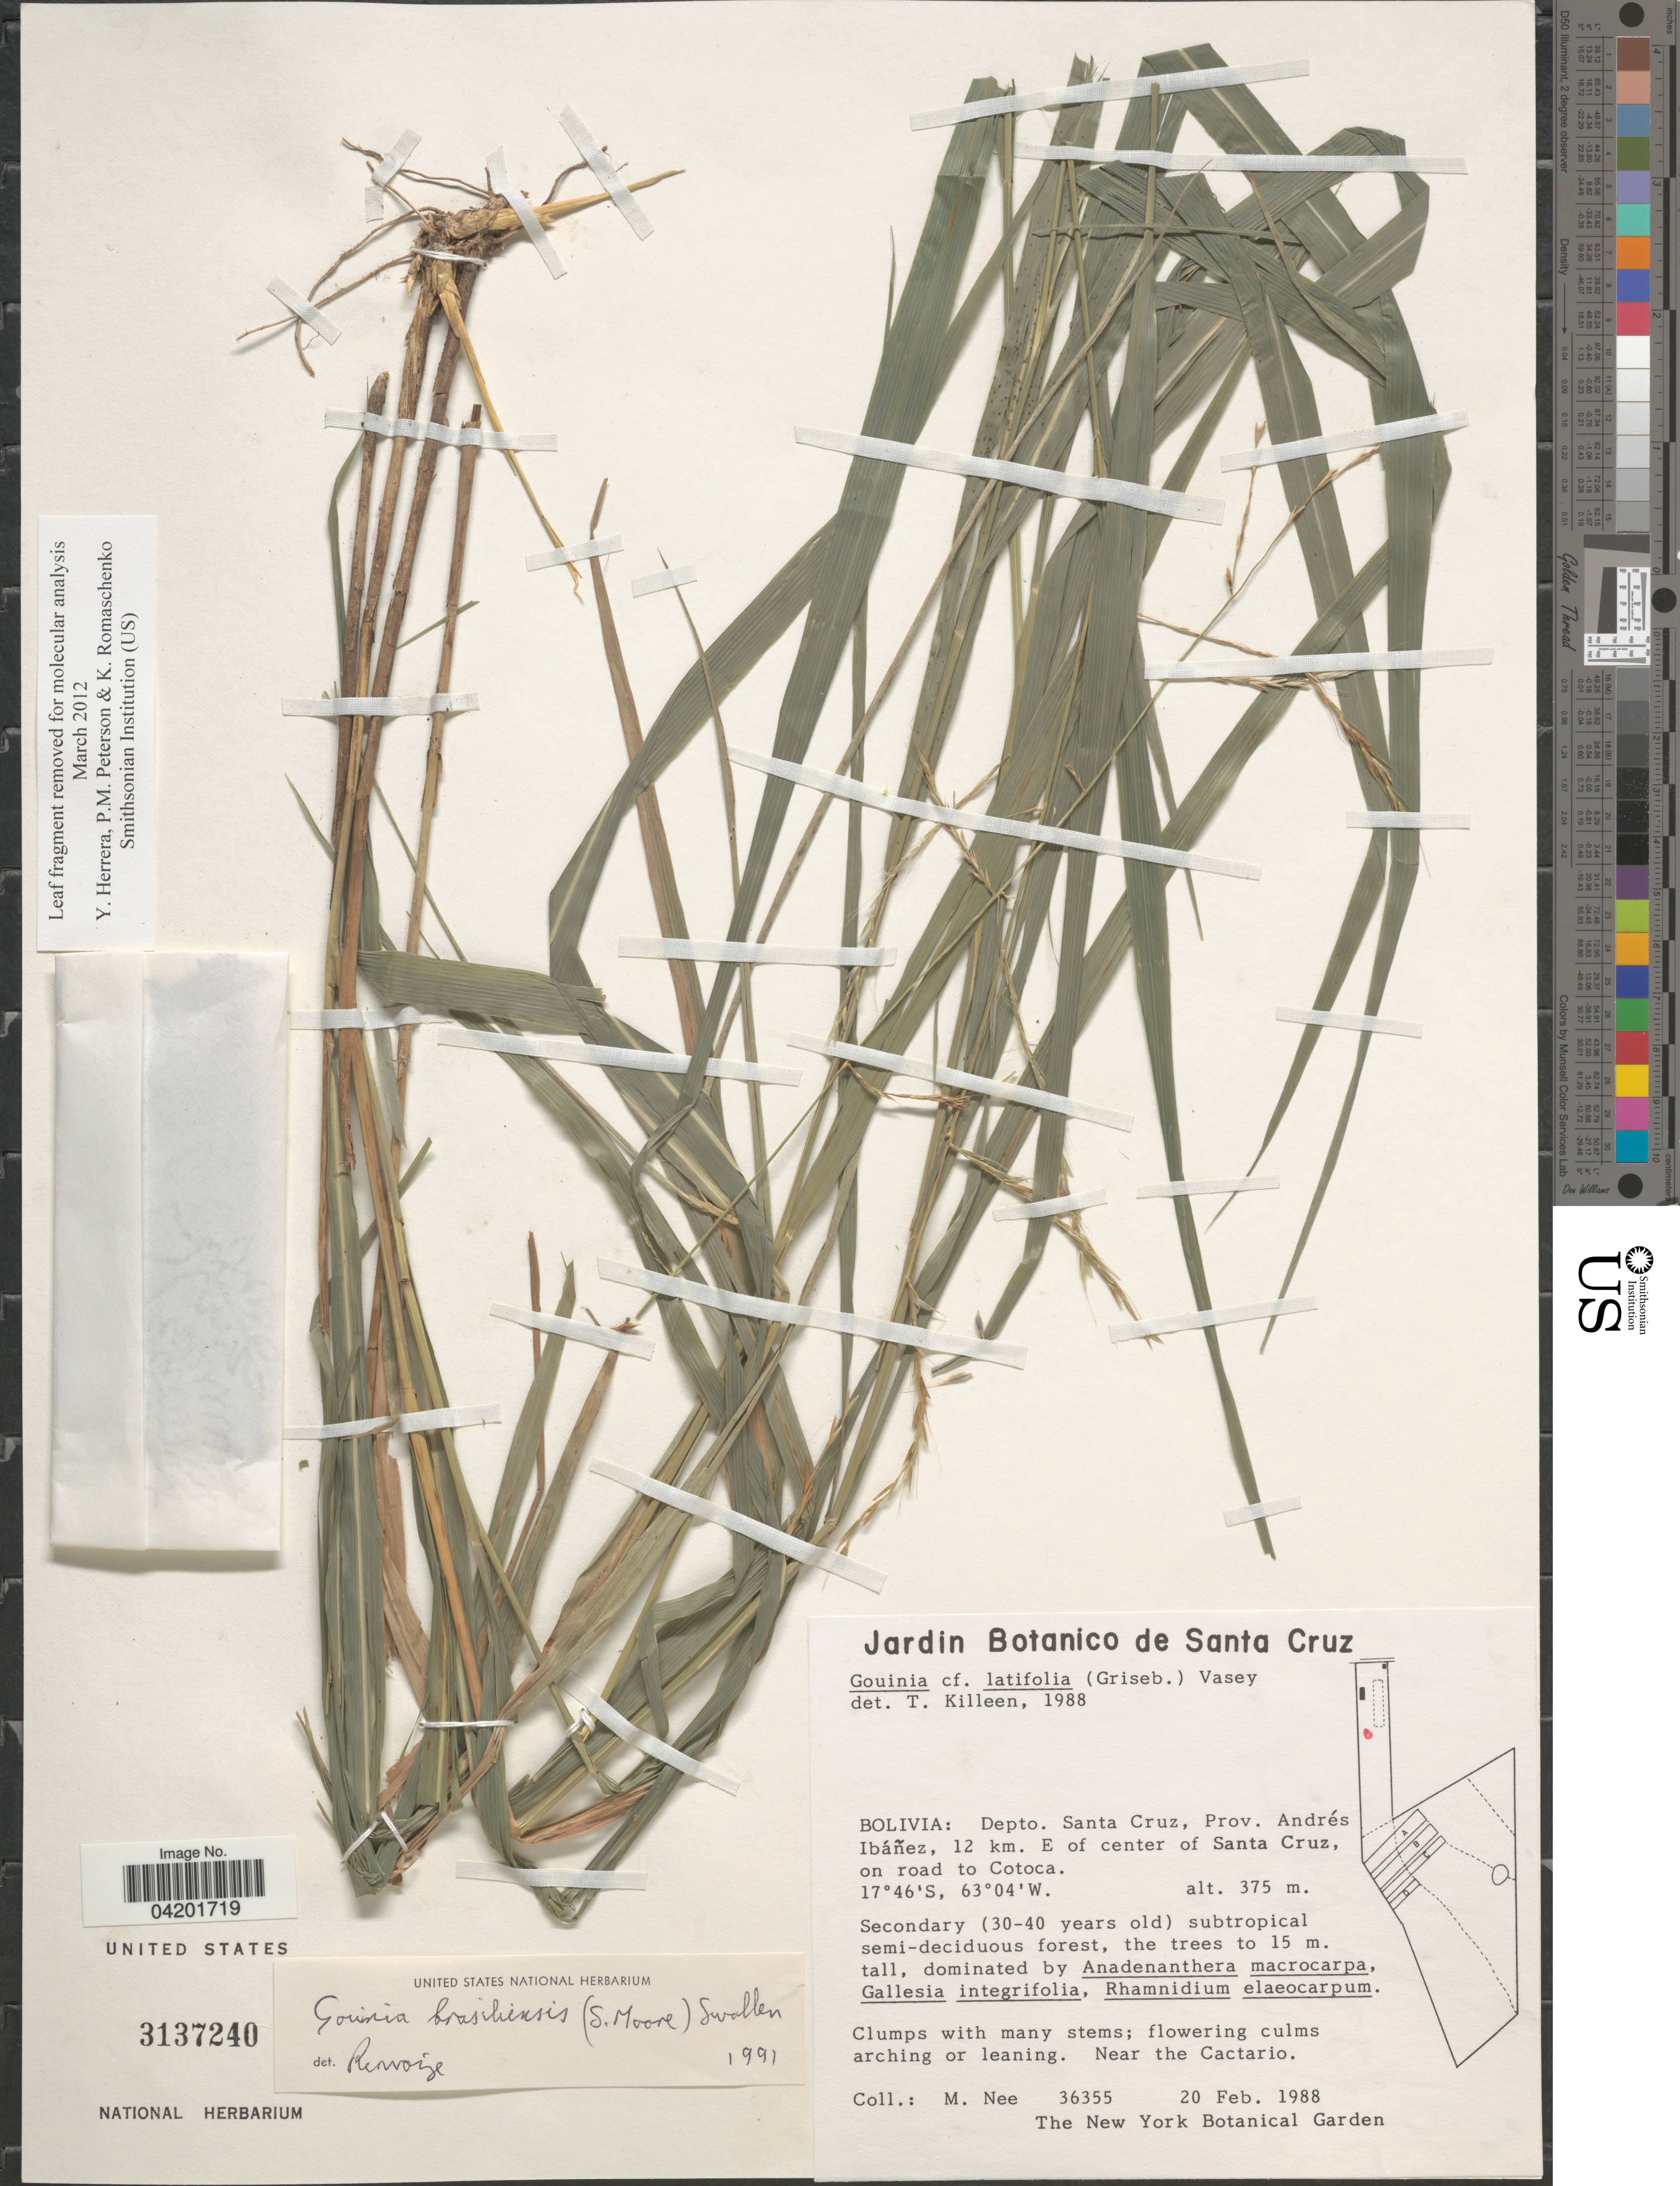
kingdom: Plantae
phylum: Tracheophyta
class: Liliopsida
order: Poales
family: Poaceae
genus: Gouinia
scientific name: Gouinia brasiliensis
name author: (S. Moore) Swallen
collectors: M. Nee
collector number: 36355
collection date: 1988-02-20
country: Bolivia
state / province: Santa Cruz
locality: Depto. Santa Cruz, Prov. Andrés Ibáñez, 12 km. E of center of Santa Cruz, on road to Cotoca. Near the Cactario.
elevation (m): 375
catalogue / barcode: US 3137240